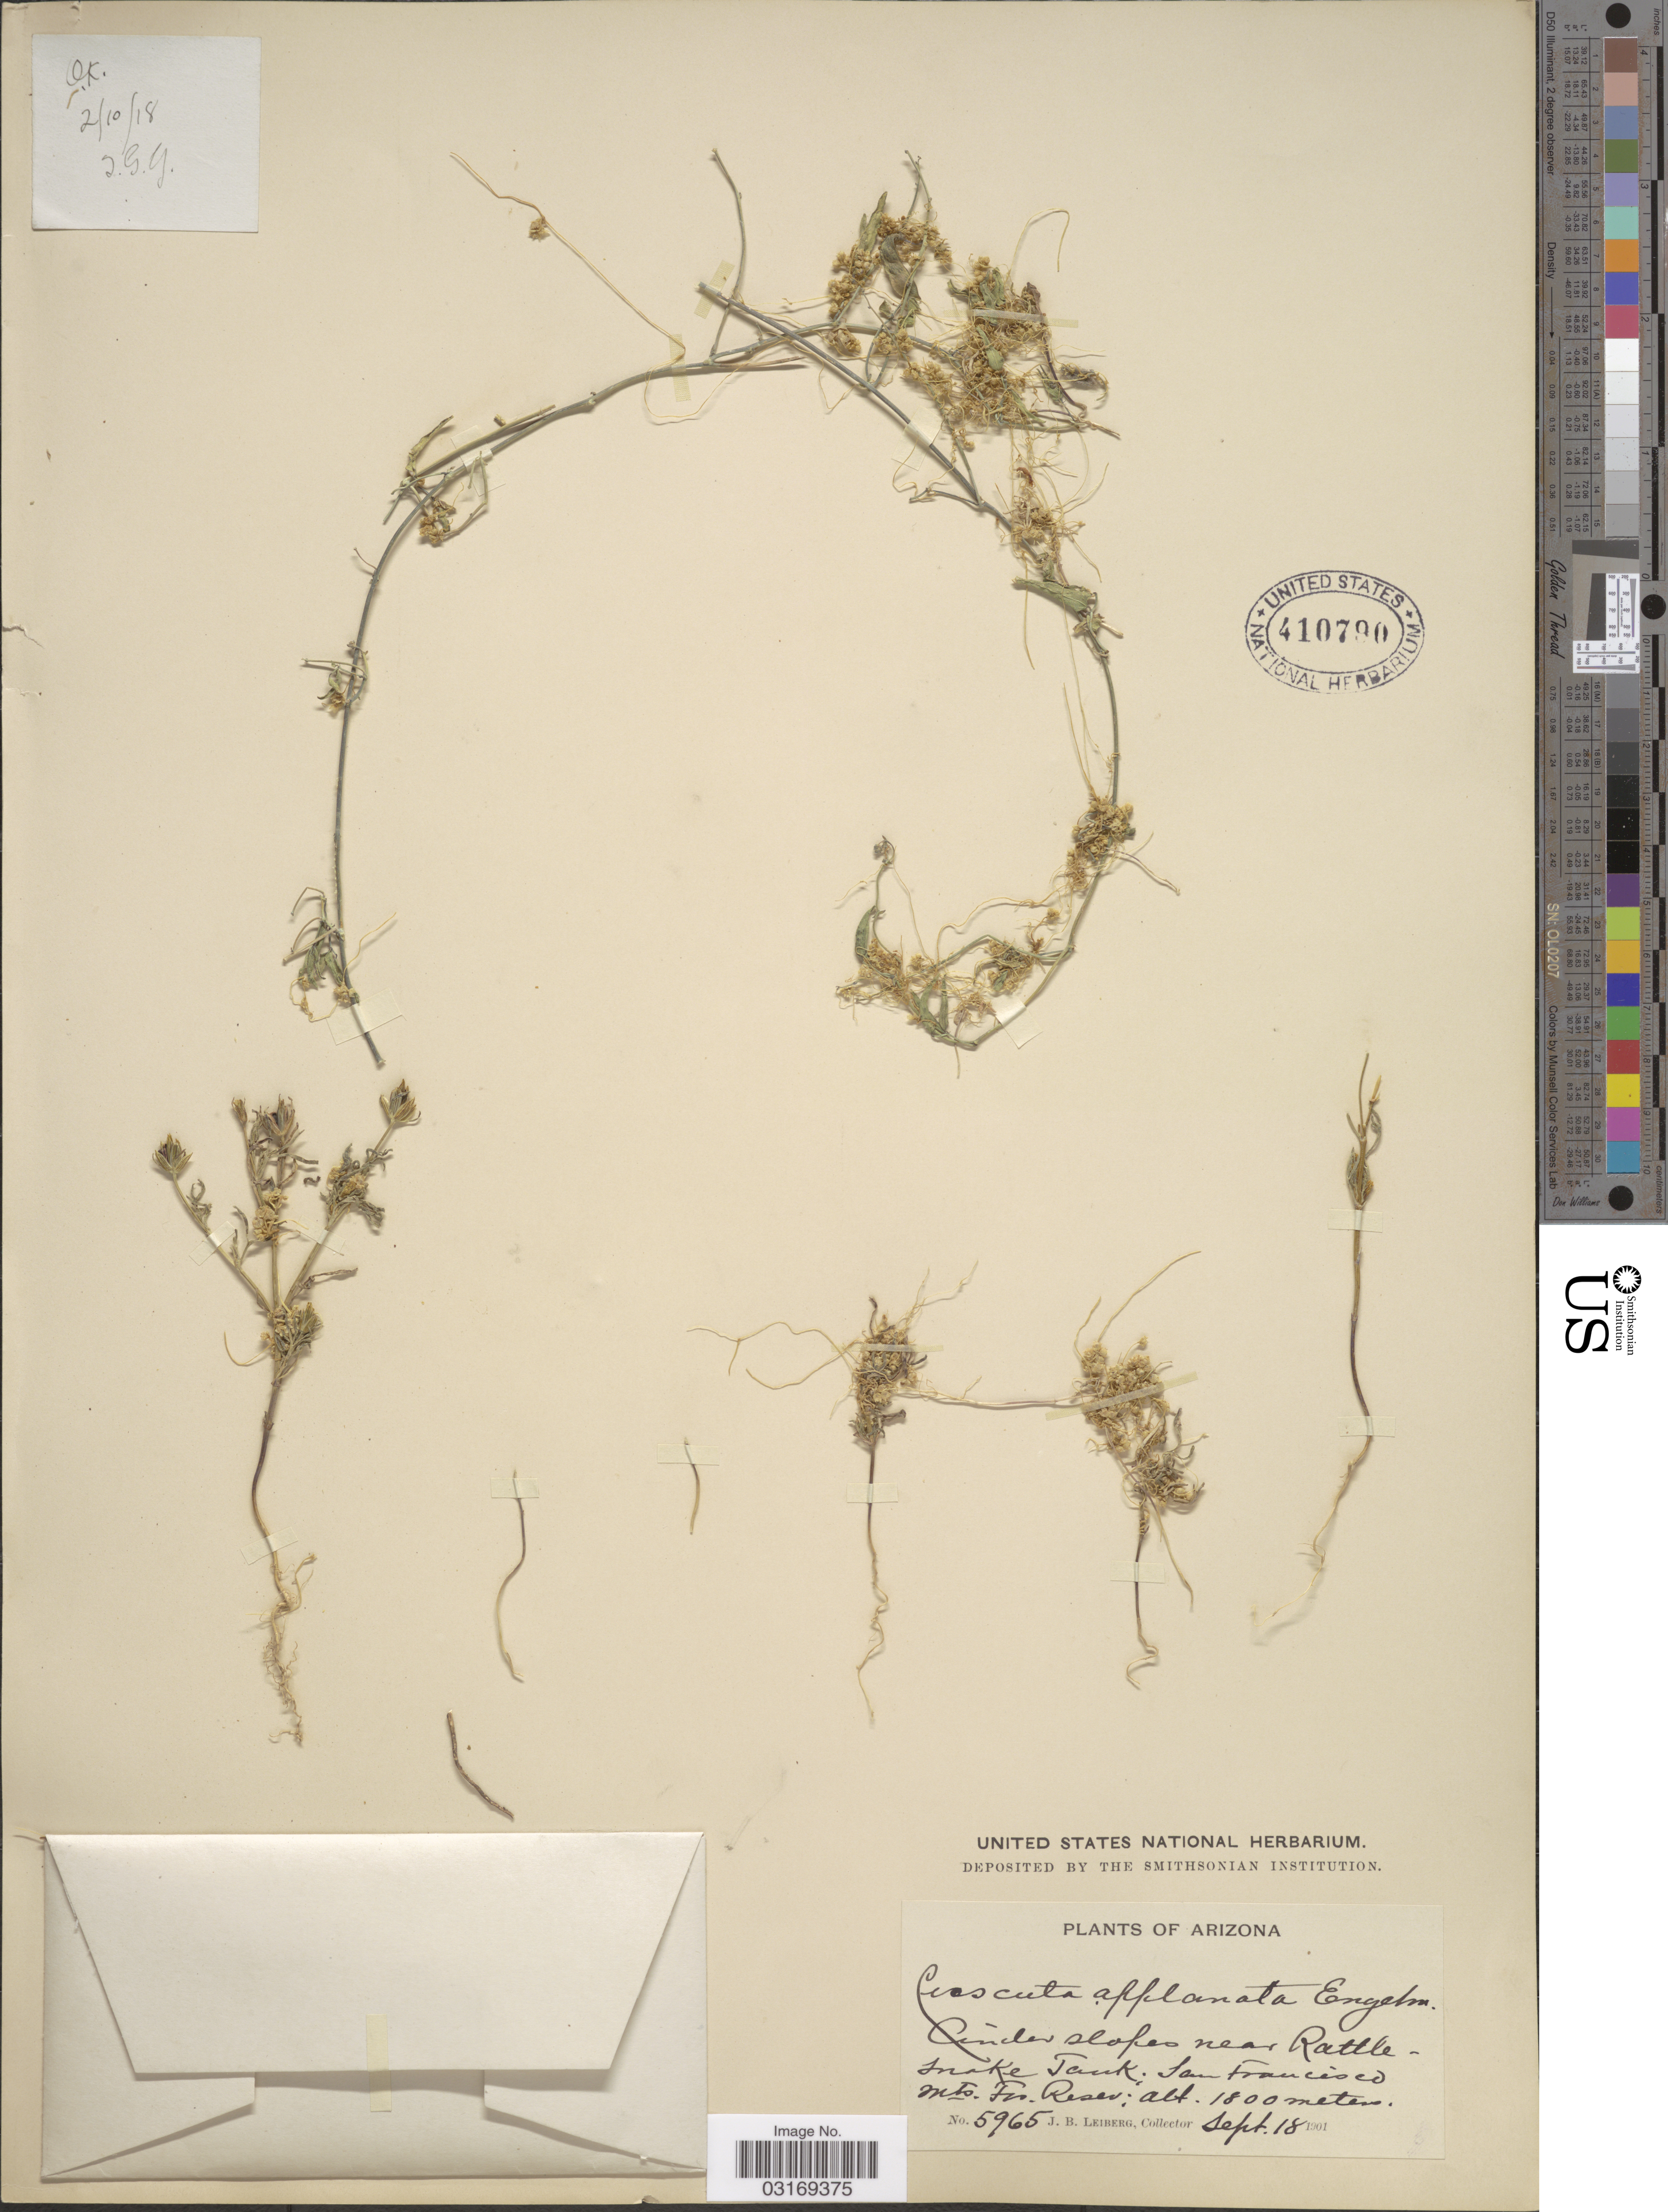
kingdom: Plantae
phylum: Tracheophyta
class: Magnoliopsida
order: Solanales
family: Convolvulaceae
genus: Cuscuta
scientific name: Cuscuta applanata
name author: Engelm.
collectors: J. B. Leiberg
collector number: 5965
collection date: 1901-09-18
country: United States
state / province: Arizona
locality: slopes near Rattlesnake Tank. San Francisco mts. For. Reserv.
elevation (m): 1800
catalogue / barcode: US 410790